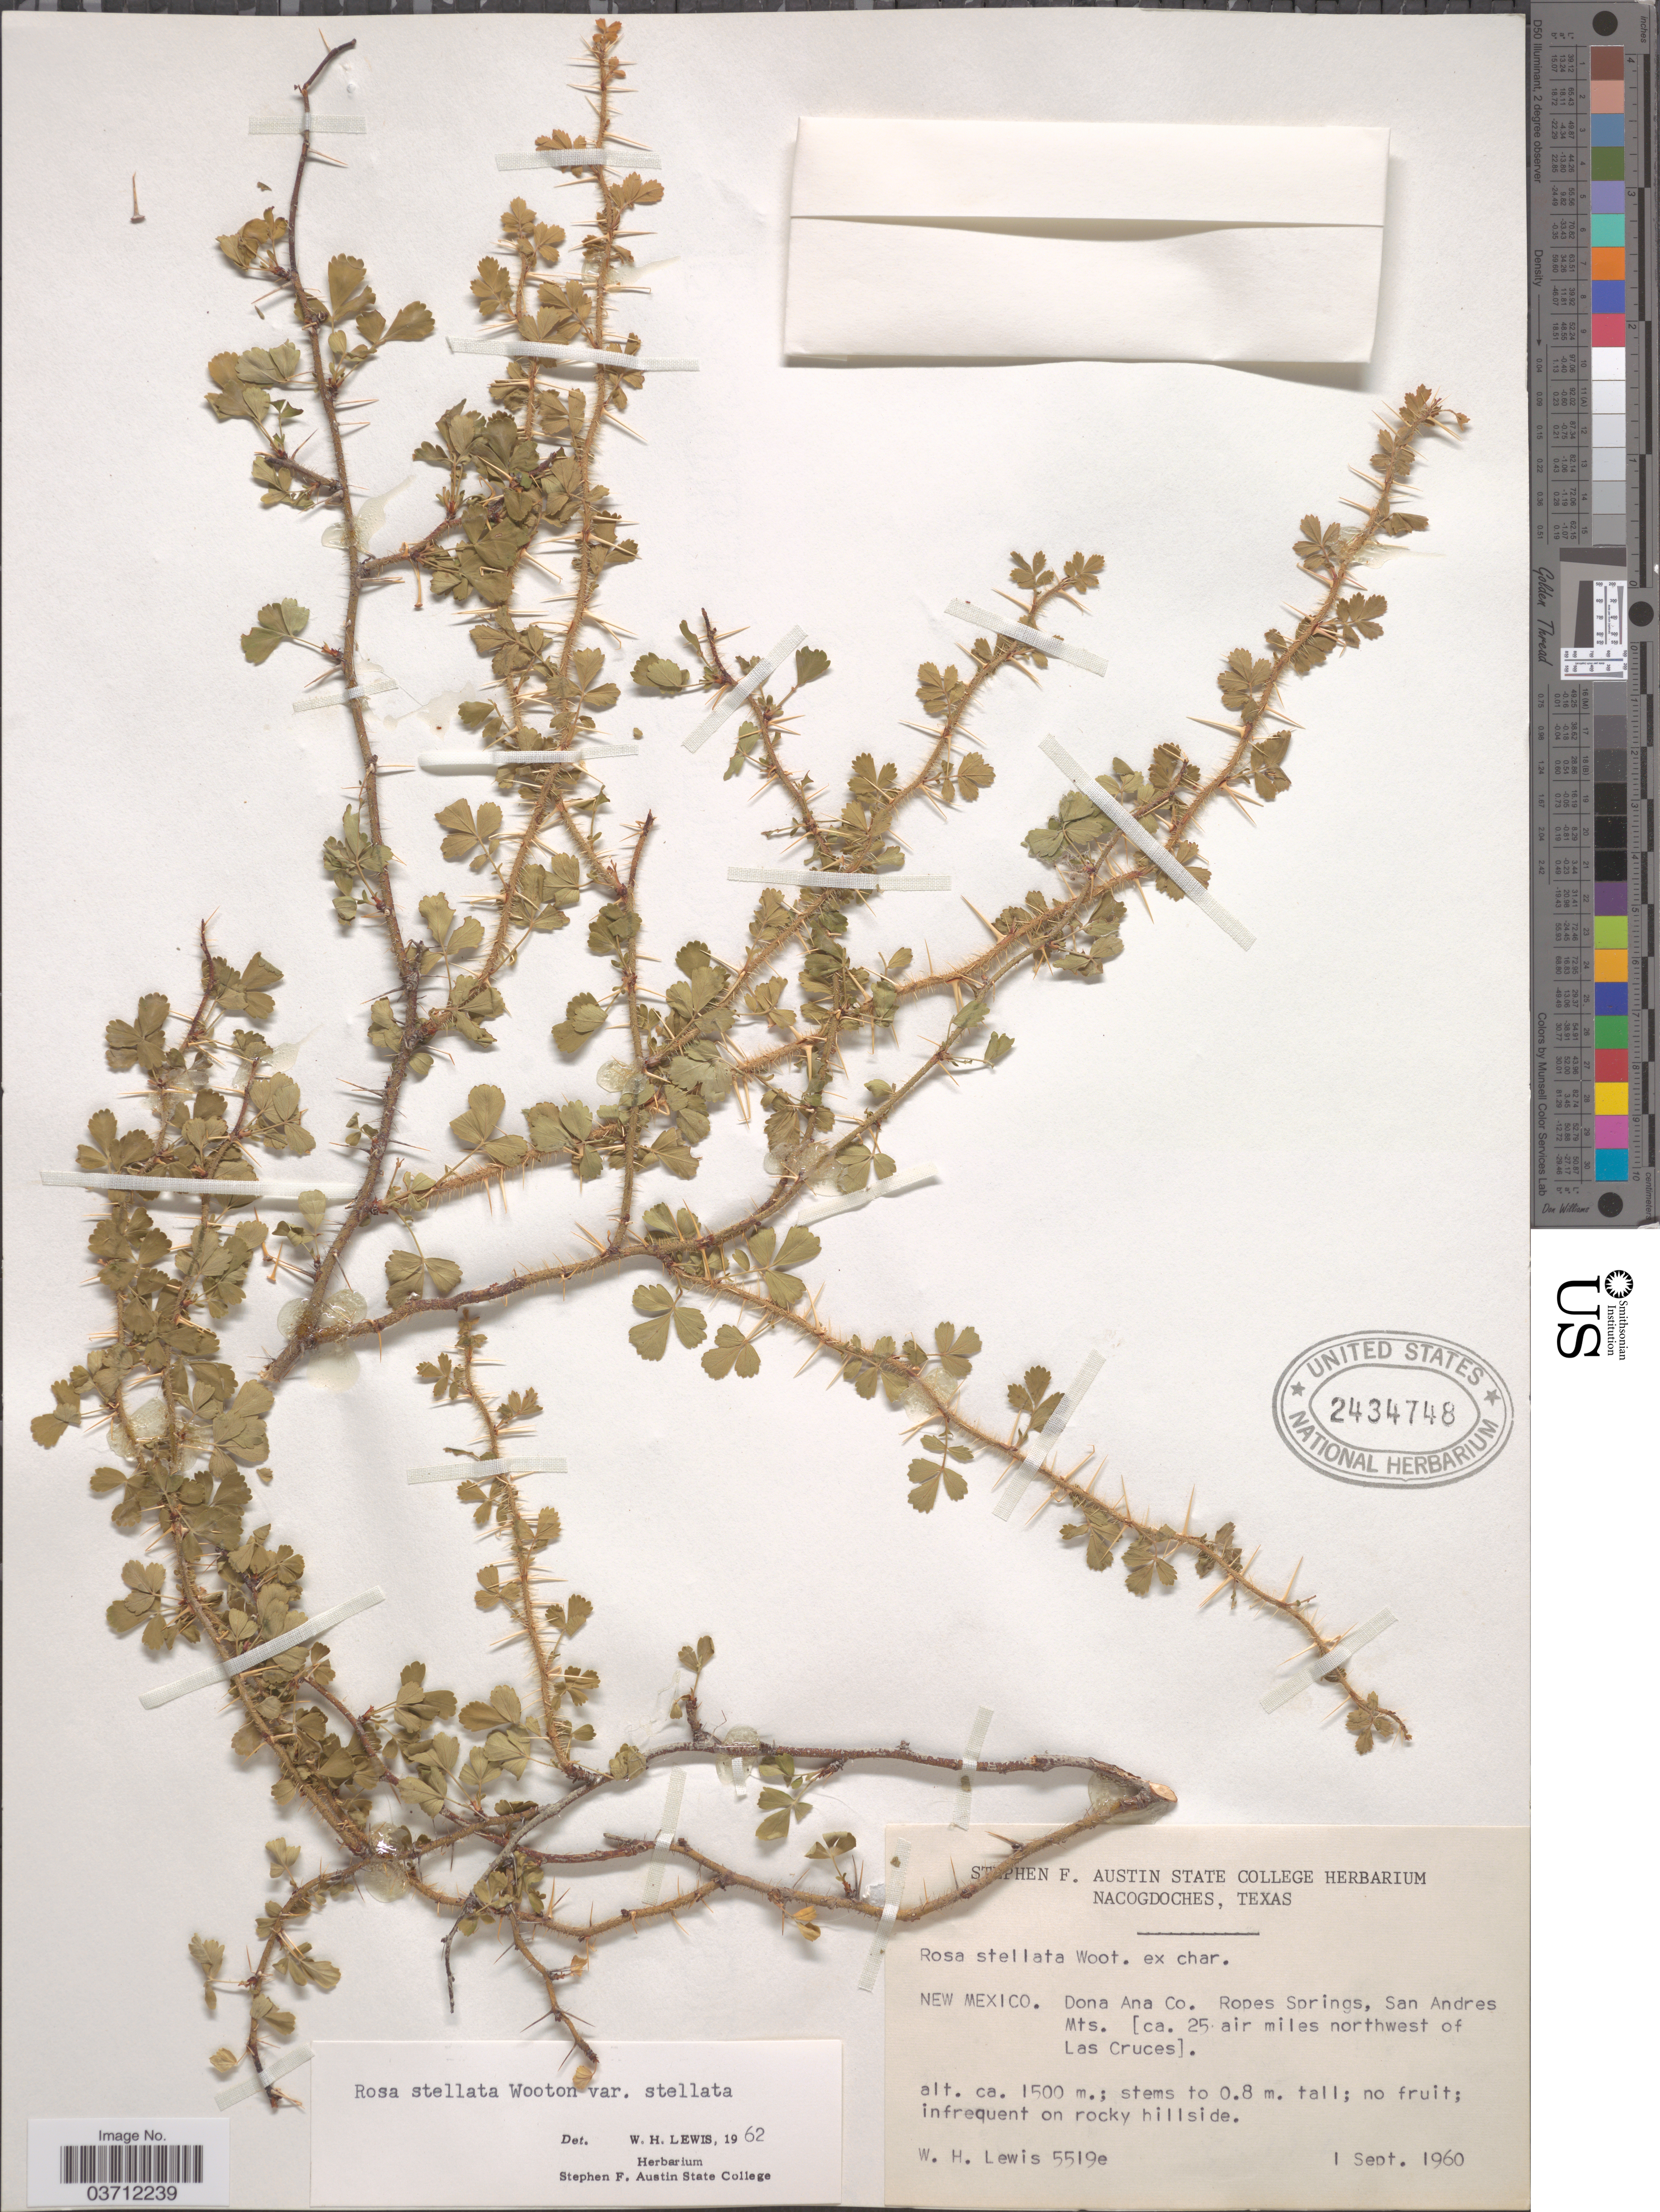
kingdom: Plantae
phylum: Tracheophyta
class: Magnoliopsida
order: Rosales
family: Rosaceae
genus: Rosa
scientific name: Rosa stellata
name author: Wooton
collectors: W. H. Lewis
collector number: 5519e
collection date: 1960-09-01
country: United States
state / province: New Mexico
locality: Dona Ana Co. Ropes Springs, San Andres Mts. [ca. 25 air miles northwest of Las Cruces].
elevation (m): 1500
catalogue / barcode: US 2434748